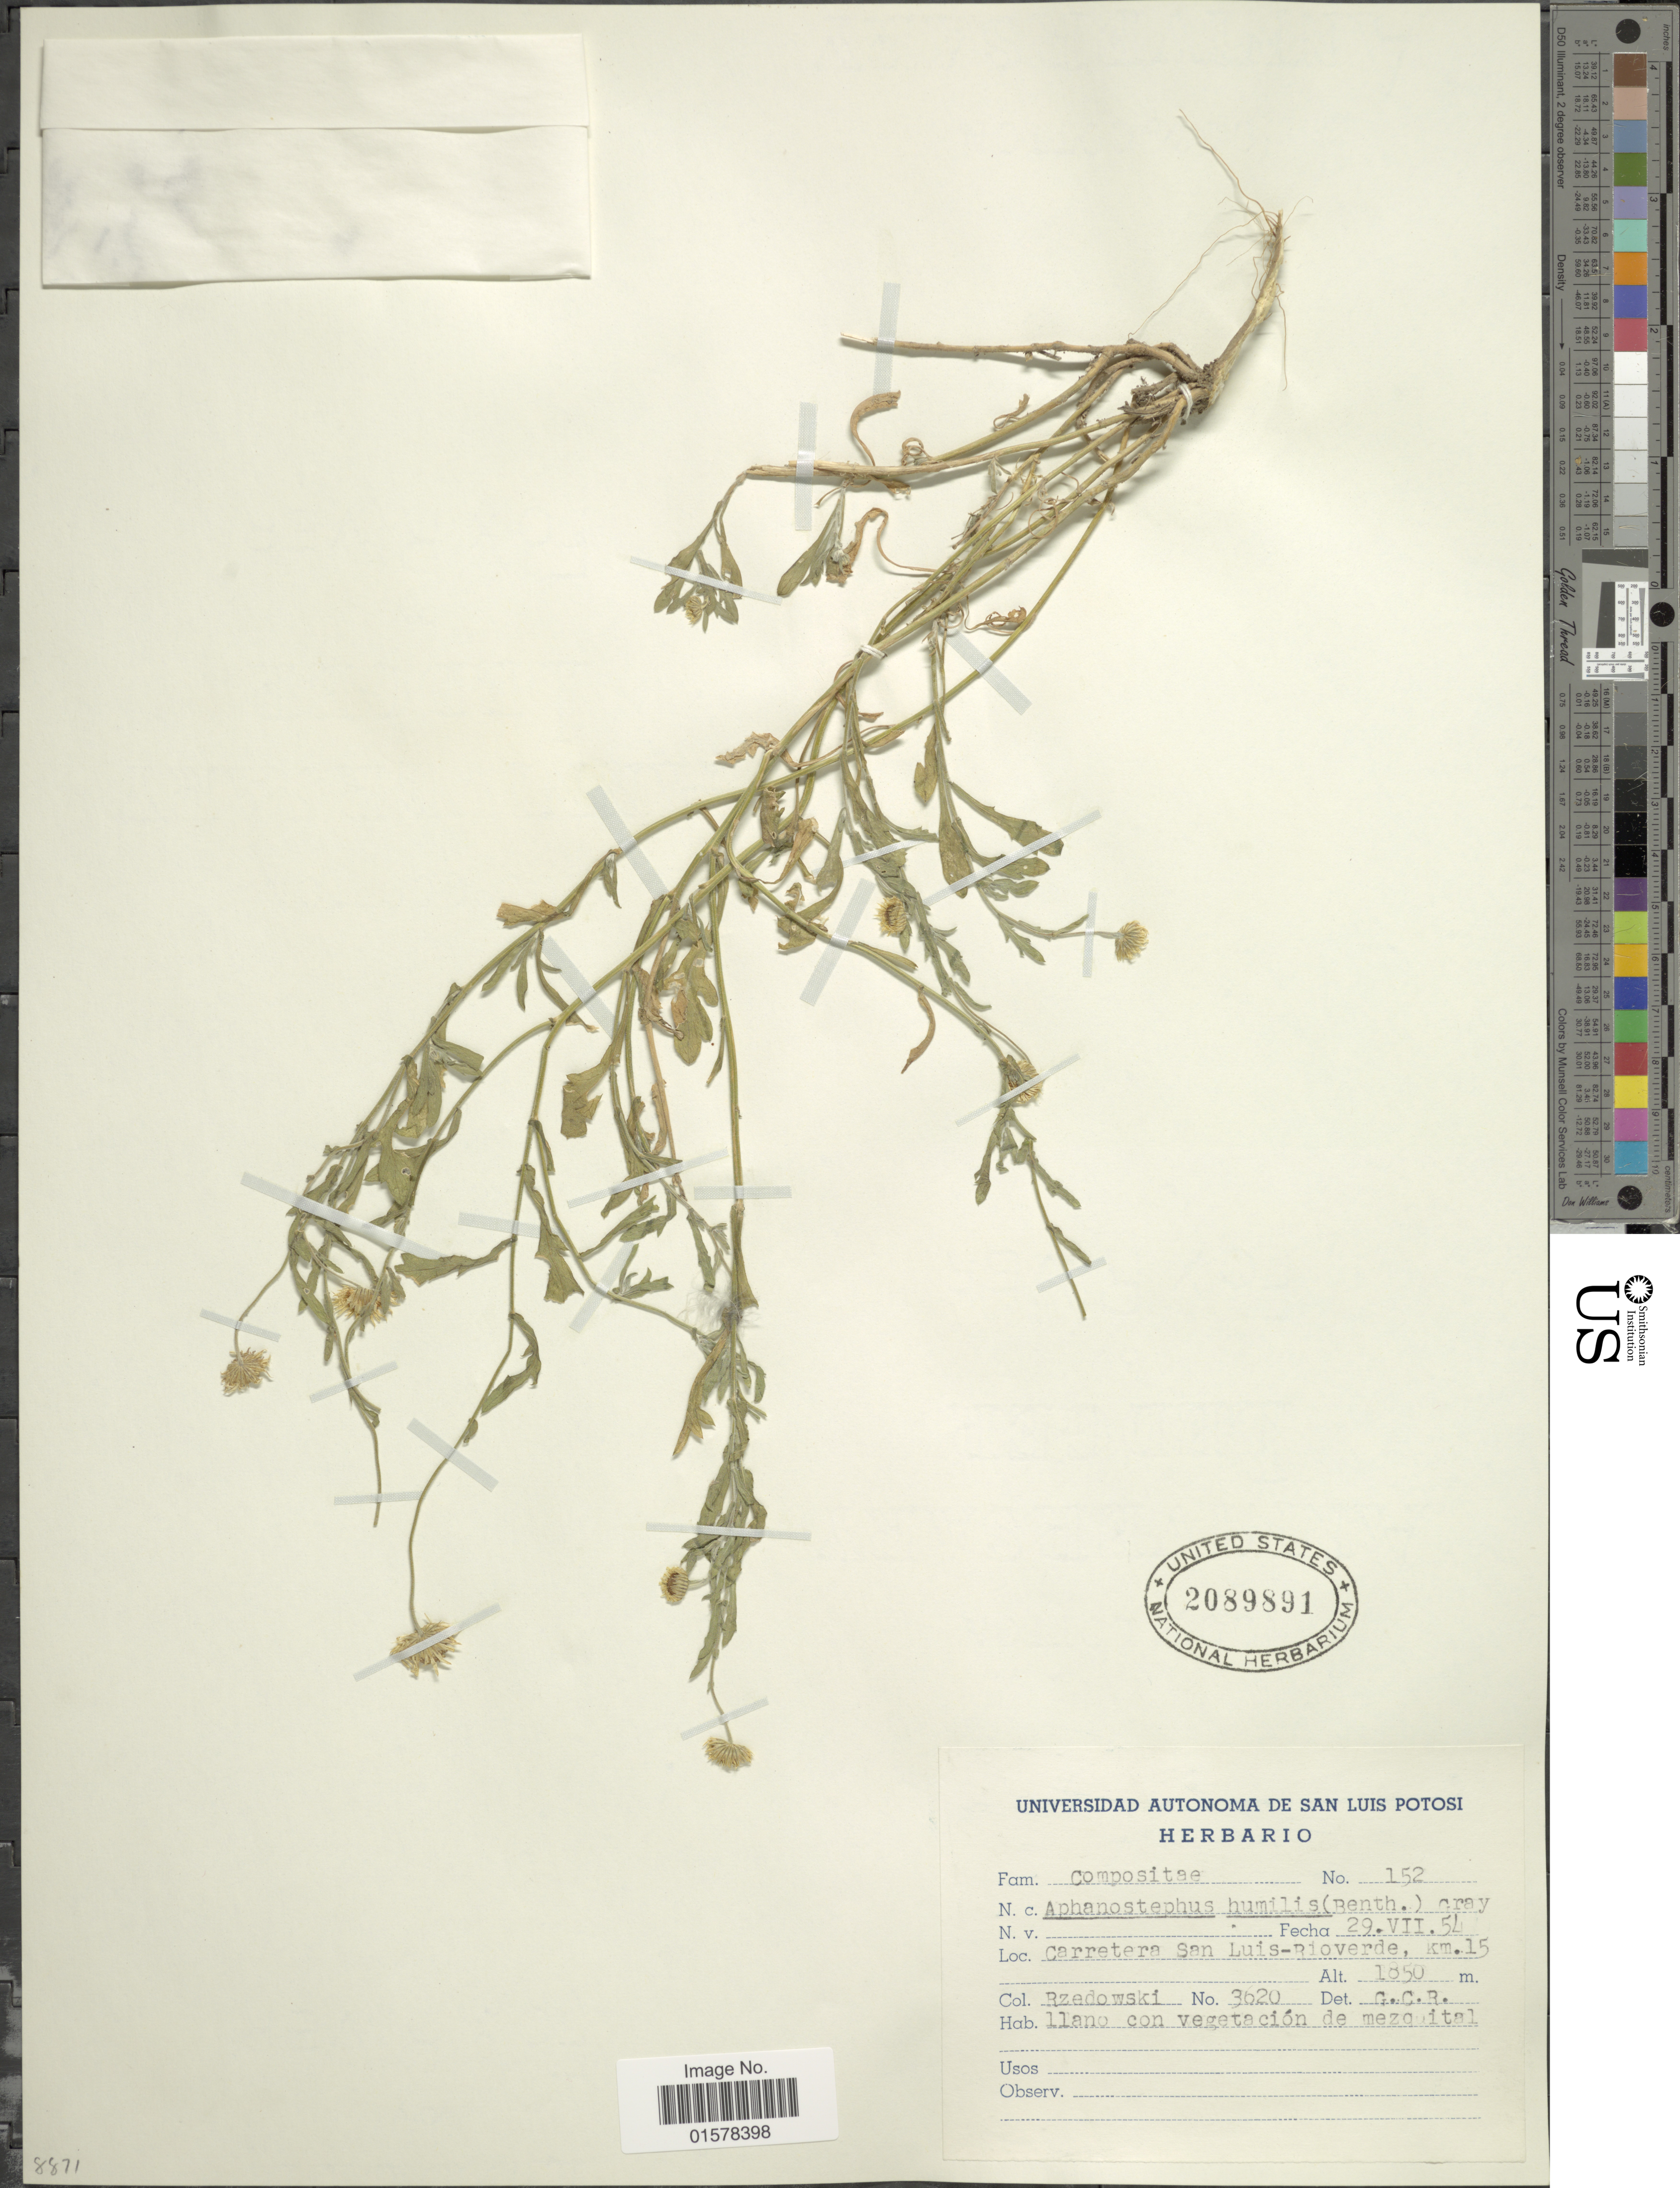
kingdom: Plantae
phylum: Tracheophyta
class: Magnoliopsida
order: Asterales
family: Asteraceae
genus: Aphanostephus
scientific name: Aphanostephus ramosissimus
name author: DC.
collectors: Rzedowski, --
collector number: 3620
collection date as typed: Transcribed d/m/y: 29/8/54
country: Argentina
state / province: San Luis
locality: Carretera San Luis-Rioverde, km. 15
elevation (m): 1850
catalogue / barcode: US 2089891